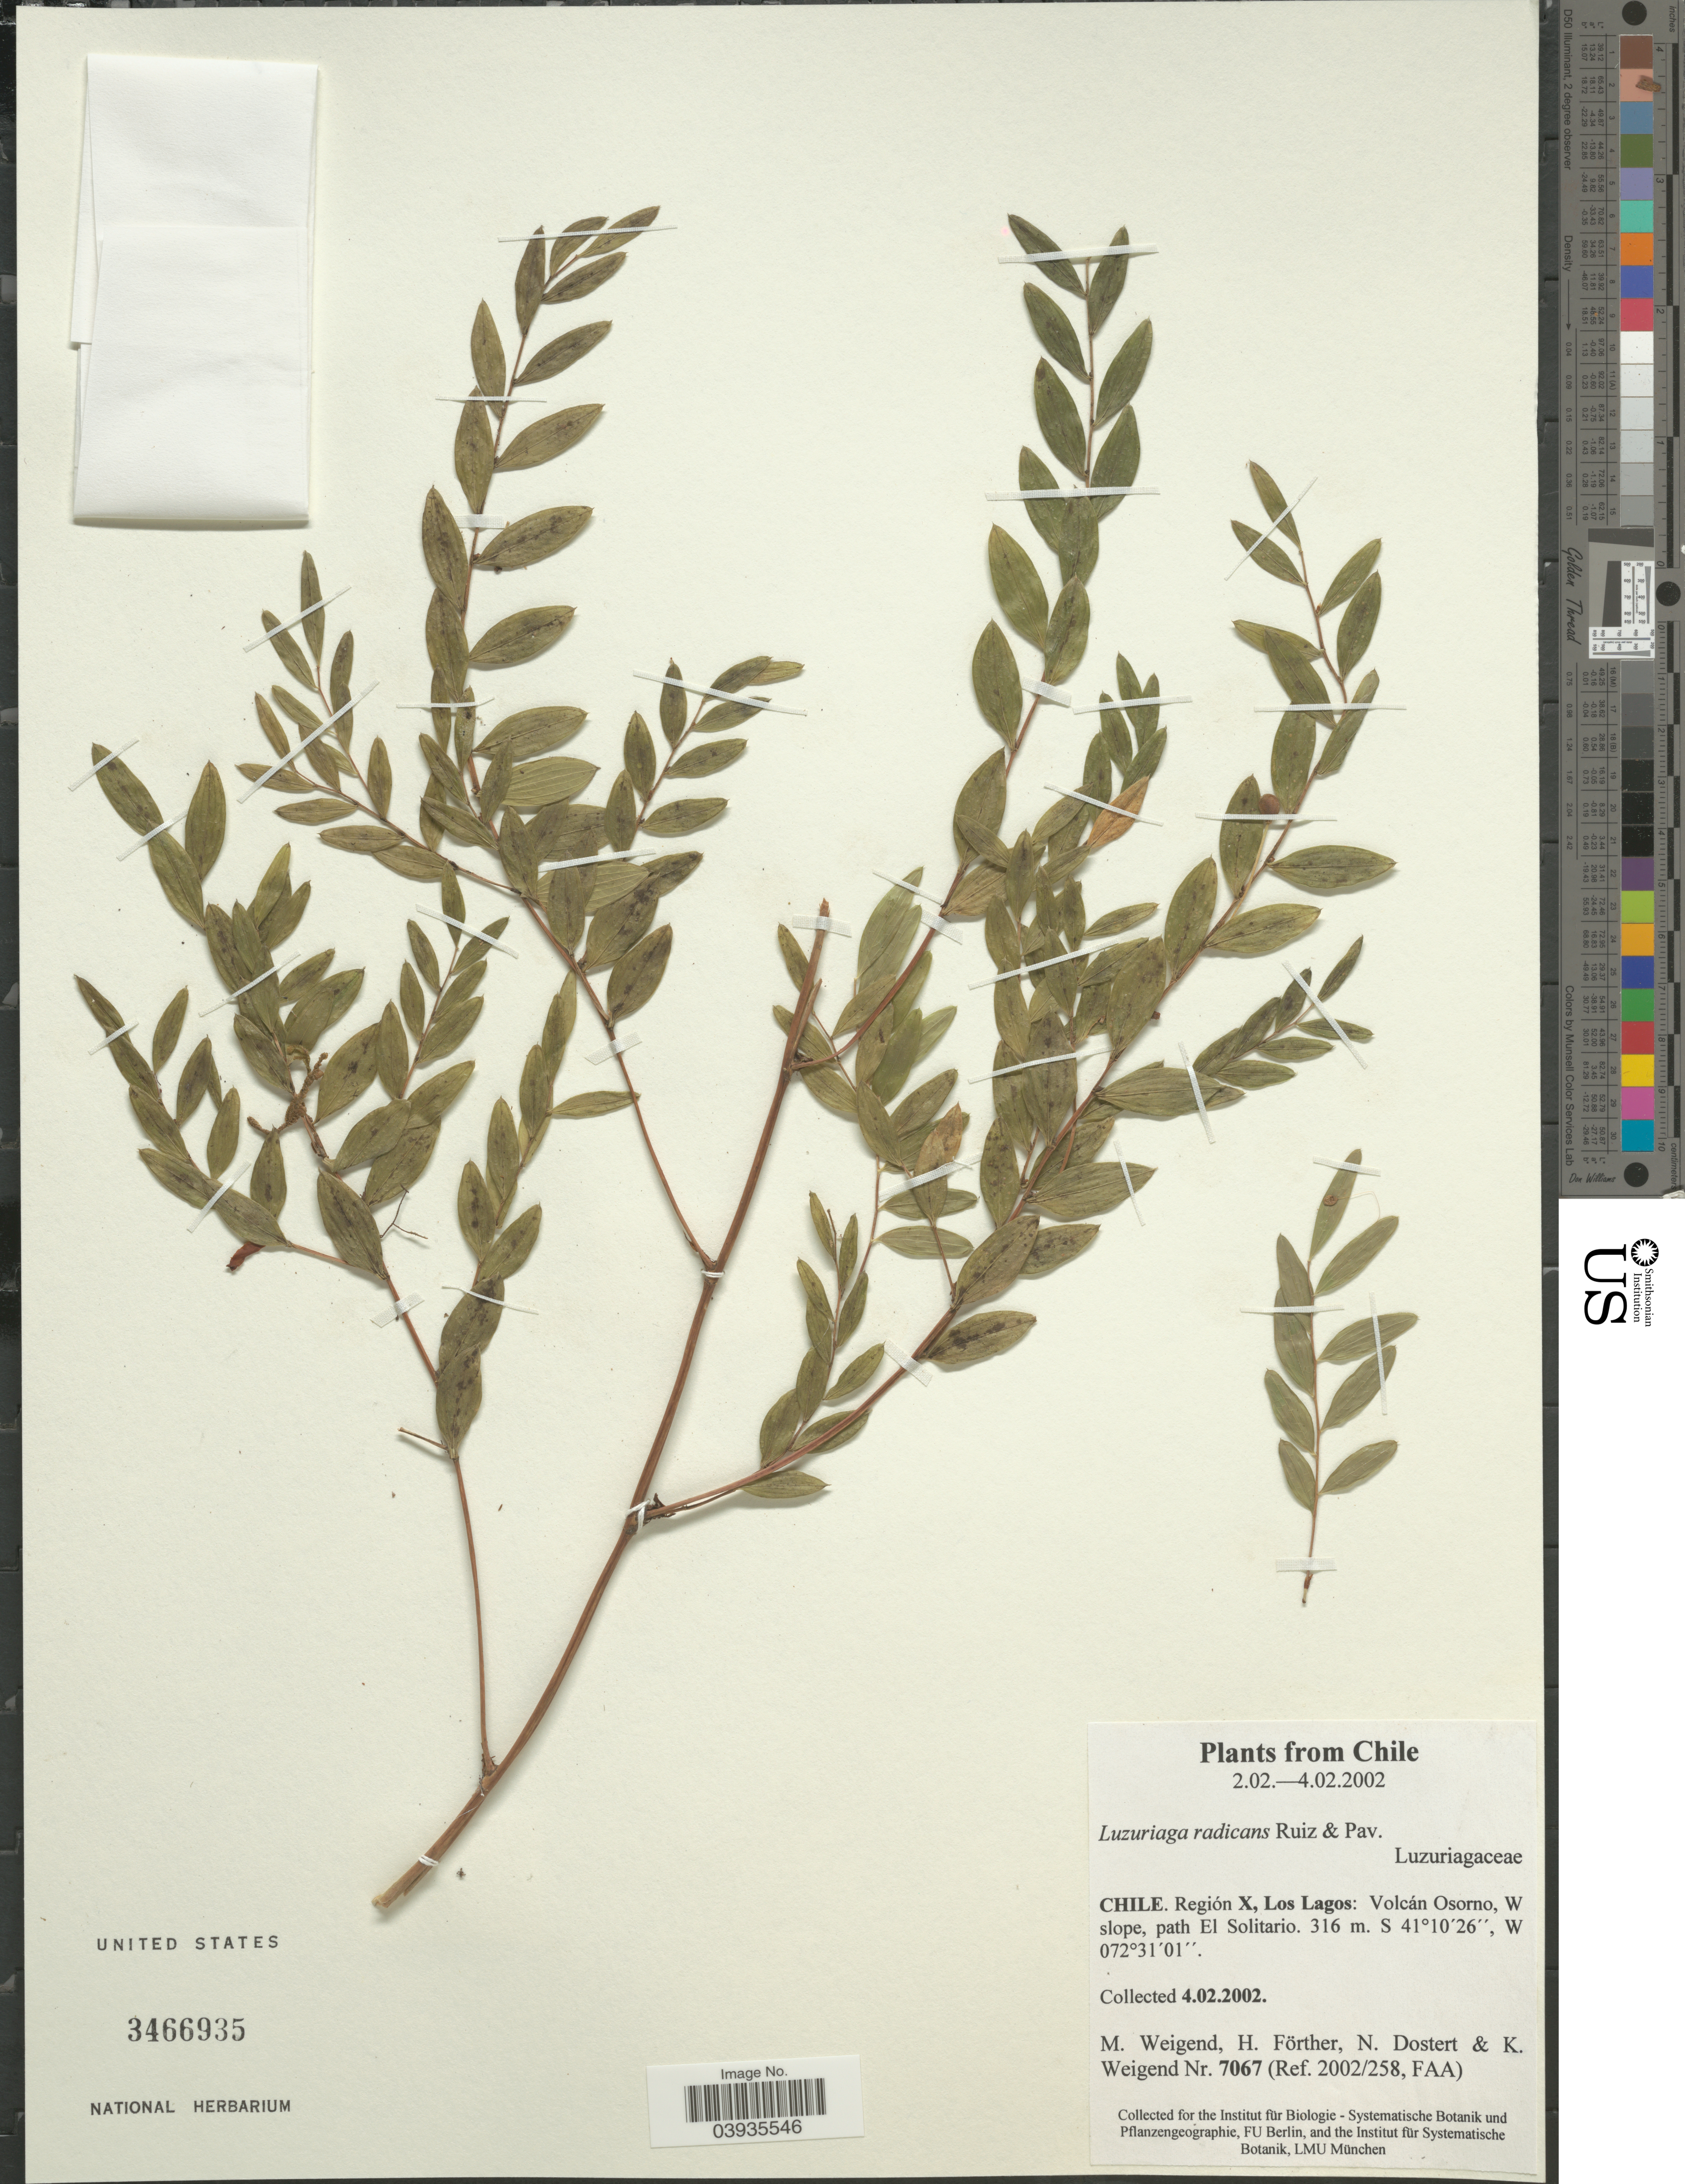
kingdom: Plantae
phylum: Tracheophyta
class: Liliopsida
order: Liliales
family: Alstroemeriaceae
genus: Luzuriaga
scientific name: Luzuriaga radicans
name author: Ruiz & Pav.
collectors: M. Weigend, H. Förther, N. Dostert & K. Weigend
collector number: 7067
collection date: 2002-02-04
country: Chile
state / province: Los Lagos (X)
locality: Región X, Los Lagos: Volcán Osorno, W slope, path El Solitario. (Ref. 2002/258, FAA) [unsure placement].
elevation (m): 316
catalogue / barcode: US 3466935